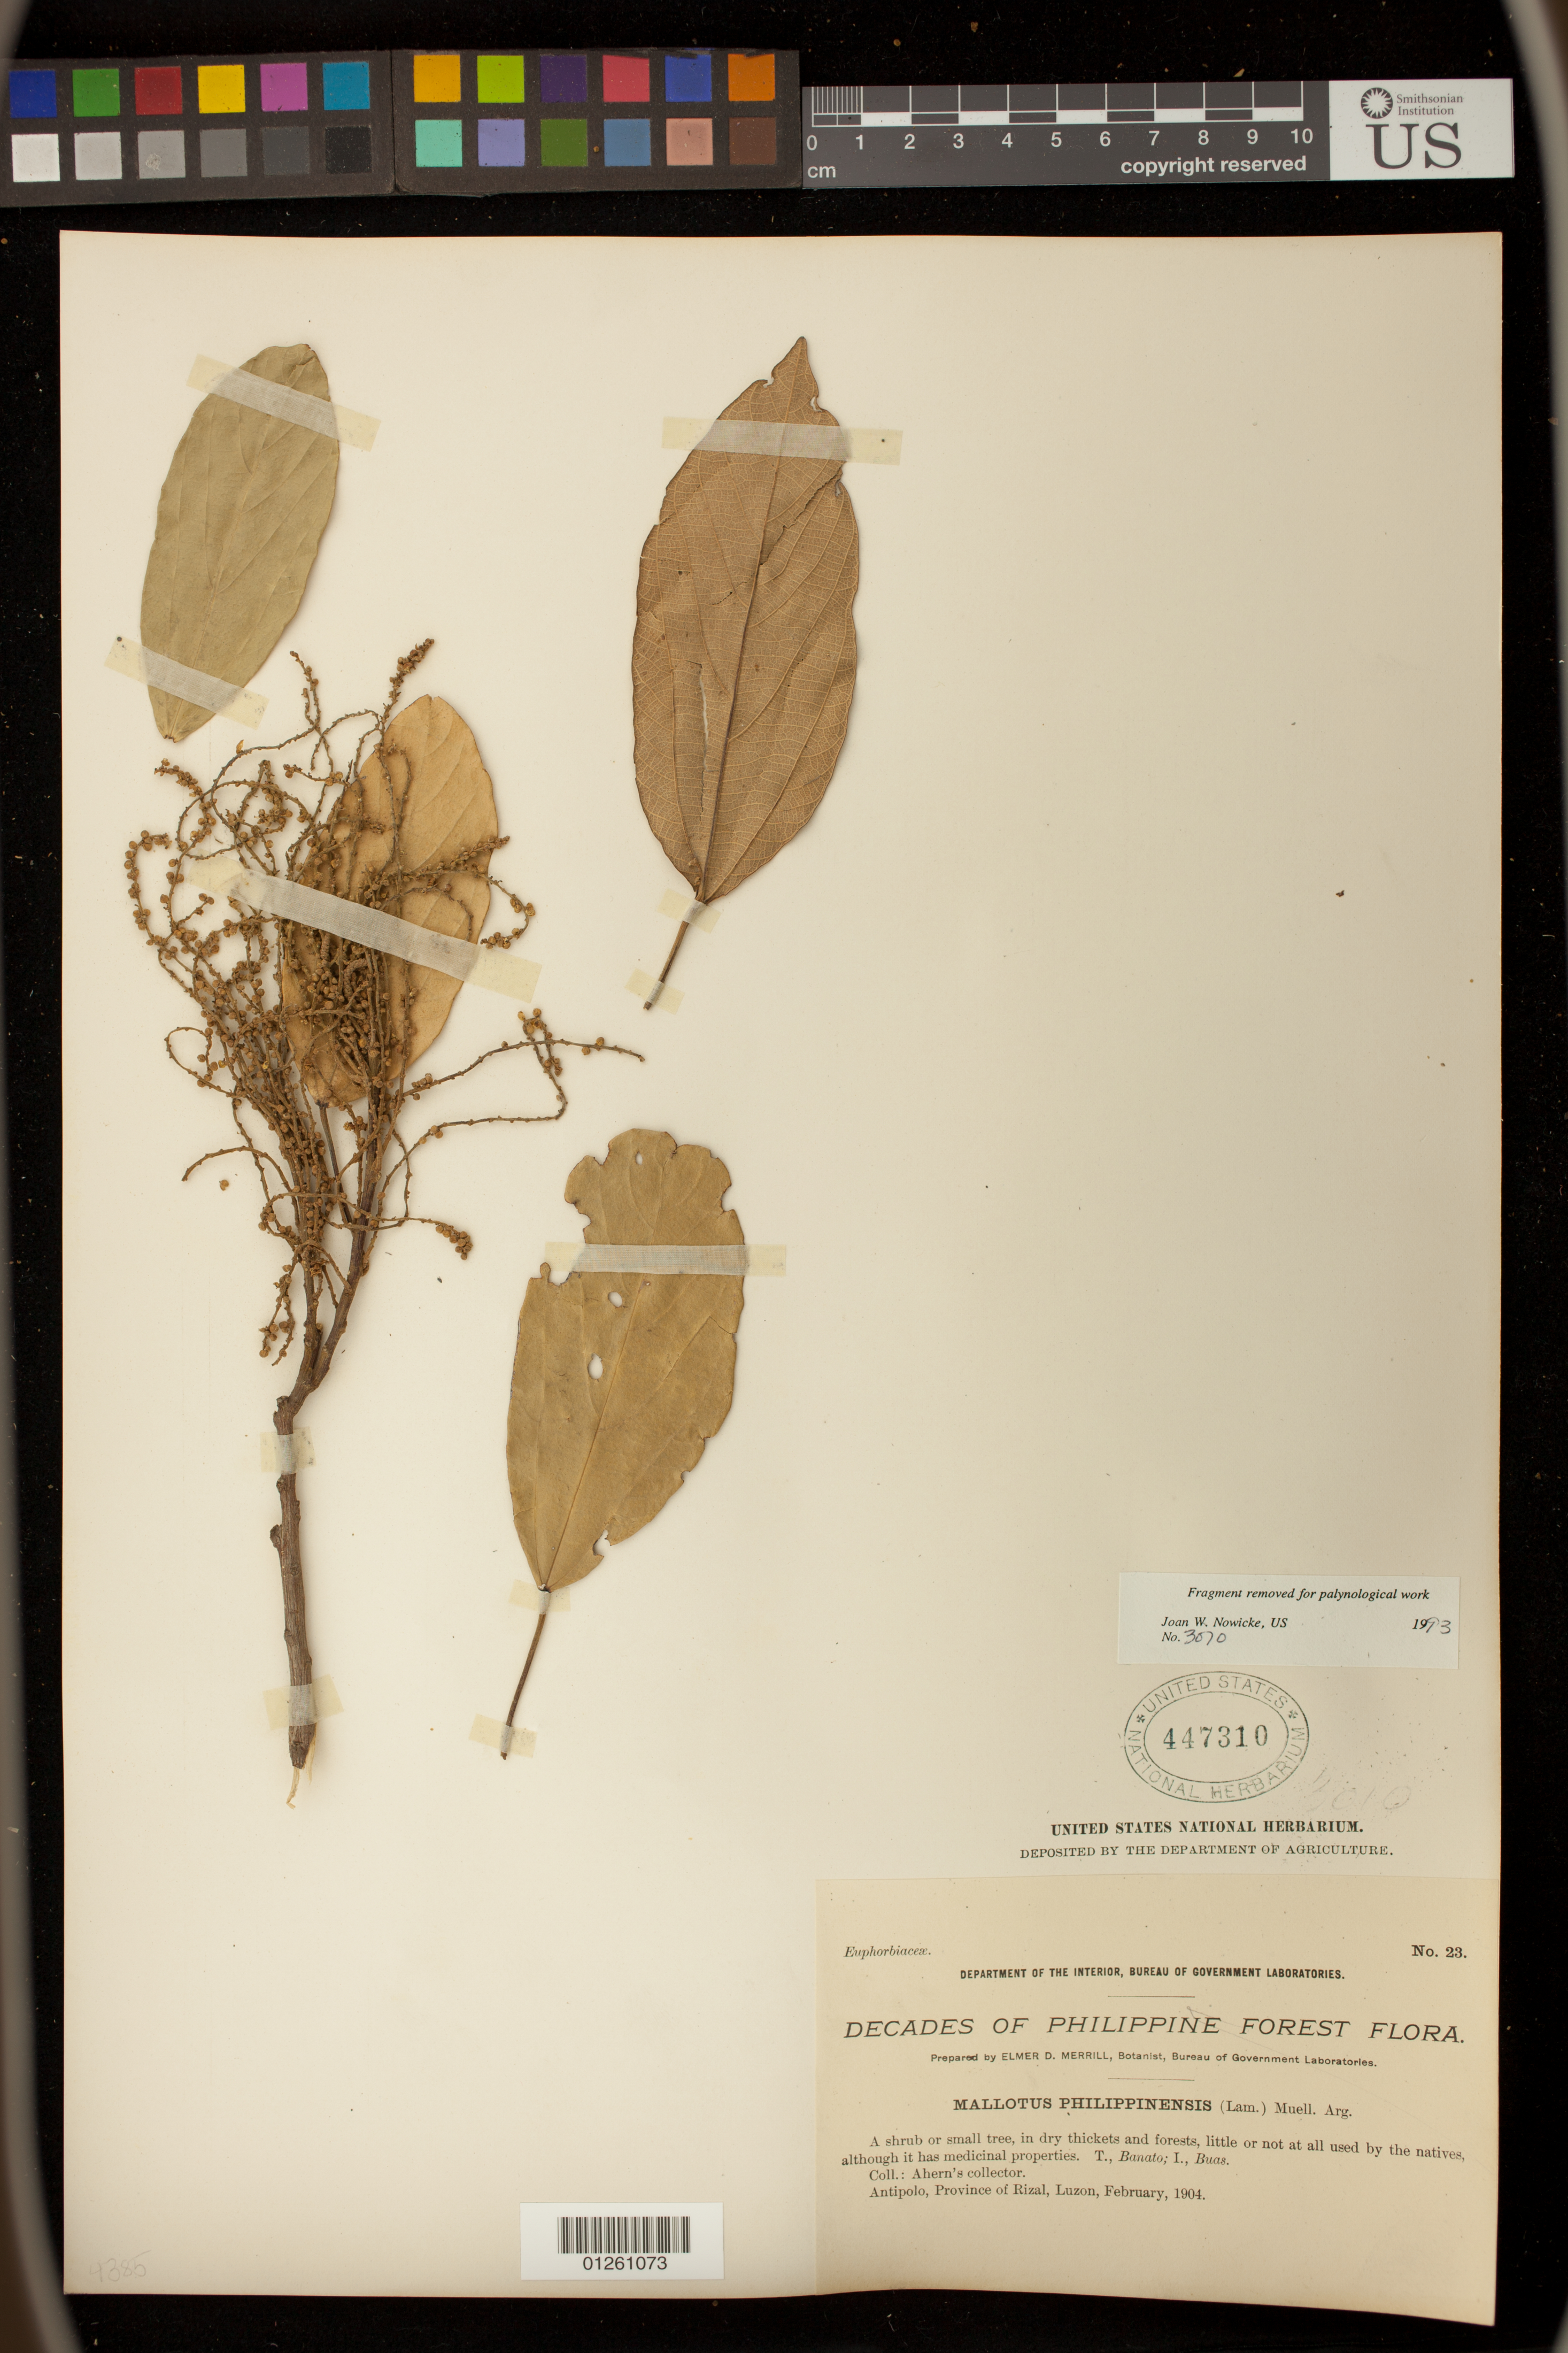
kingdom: Plantae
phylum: Tracheophyta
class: Magnoliopsida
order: Malpighiales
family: Euphorbiaceae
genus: Mallotus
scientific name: Mallotus philippensis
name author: (Lam.) Müll. Arg.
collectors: Ahern's collector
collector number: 23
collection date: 1904-02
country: Philippines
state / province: Calabarzon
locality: Antipolo, Province of Rizal, Luzon.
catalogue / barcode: US 447310